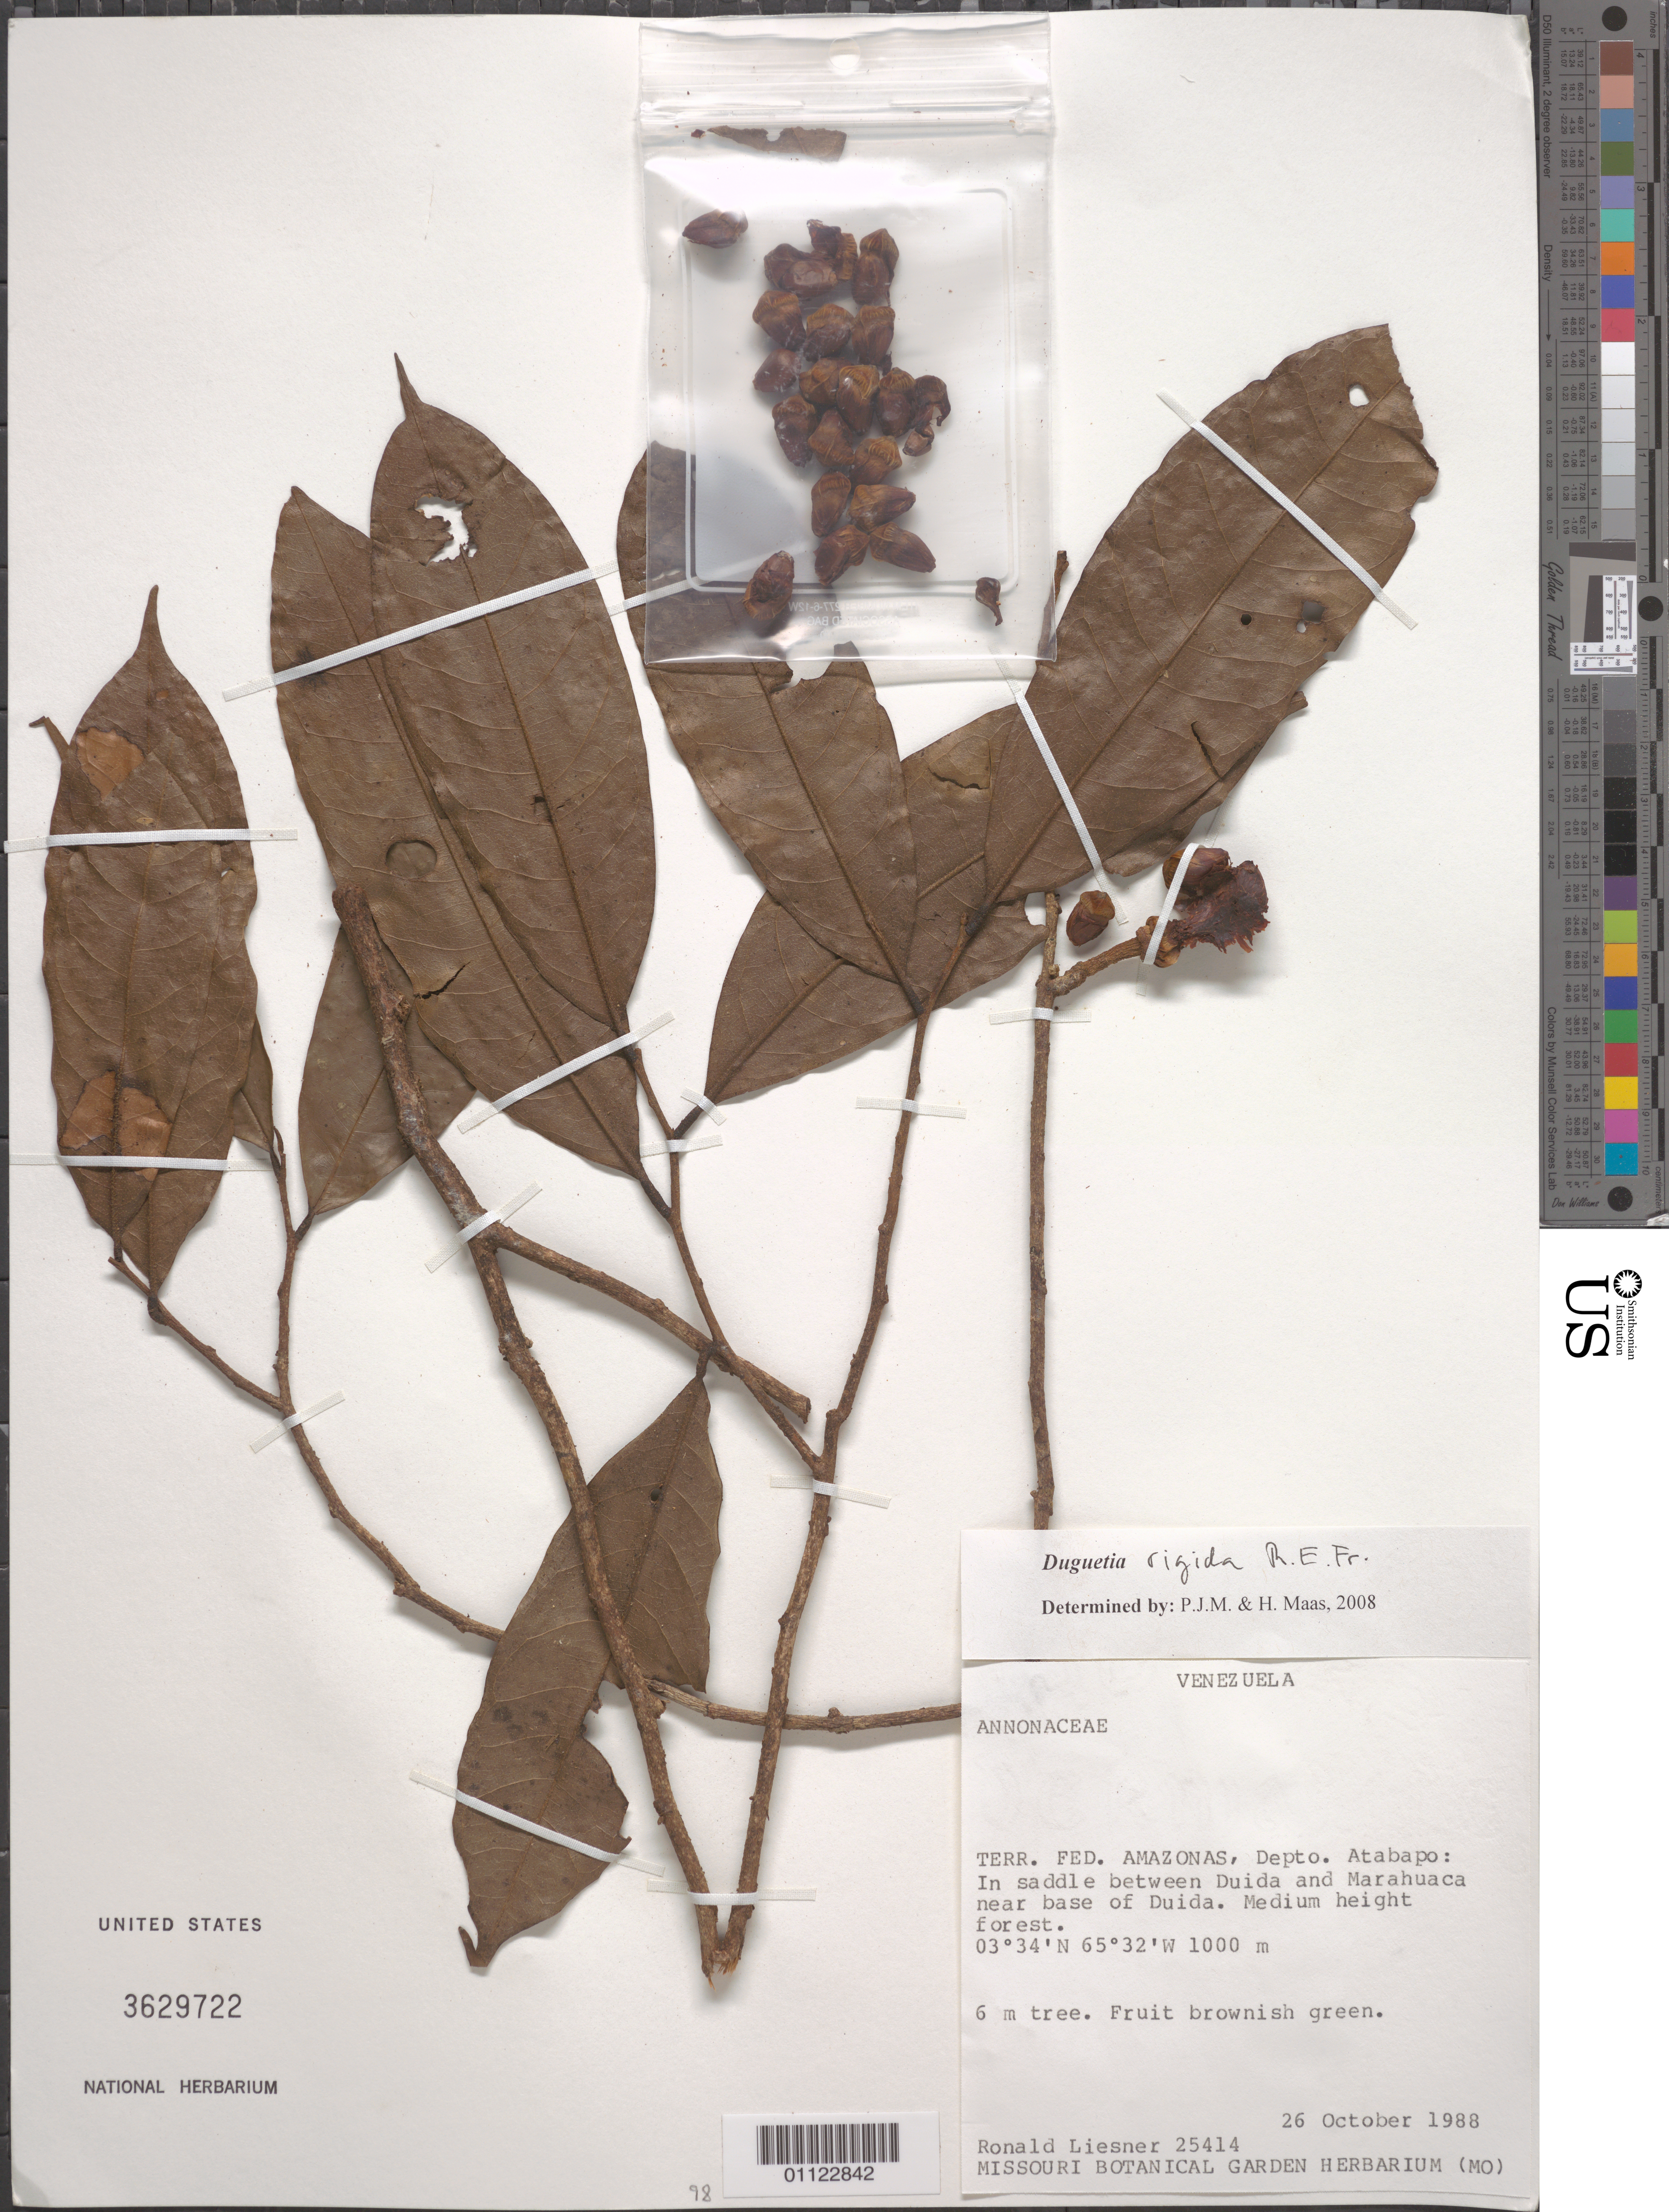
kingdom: Plantae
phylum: Tracheophyta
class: Magnoliopsida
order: Magnoliales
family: Annonaceae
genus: Duguetia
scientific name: Duguetia rigida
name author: R.E. Fr.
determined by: Maas, Paul J.; Maas, H.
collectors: R. L. Liesner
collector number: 25414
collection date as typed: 26-Oct-88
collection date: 1988-10-26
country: Venezuela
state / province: Amazonas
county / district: Atabapo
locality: Duida, near base; saddle between Duida and Marahuaca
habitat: Medium height forest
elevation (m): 1000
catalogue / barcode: US 3629722